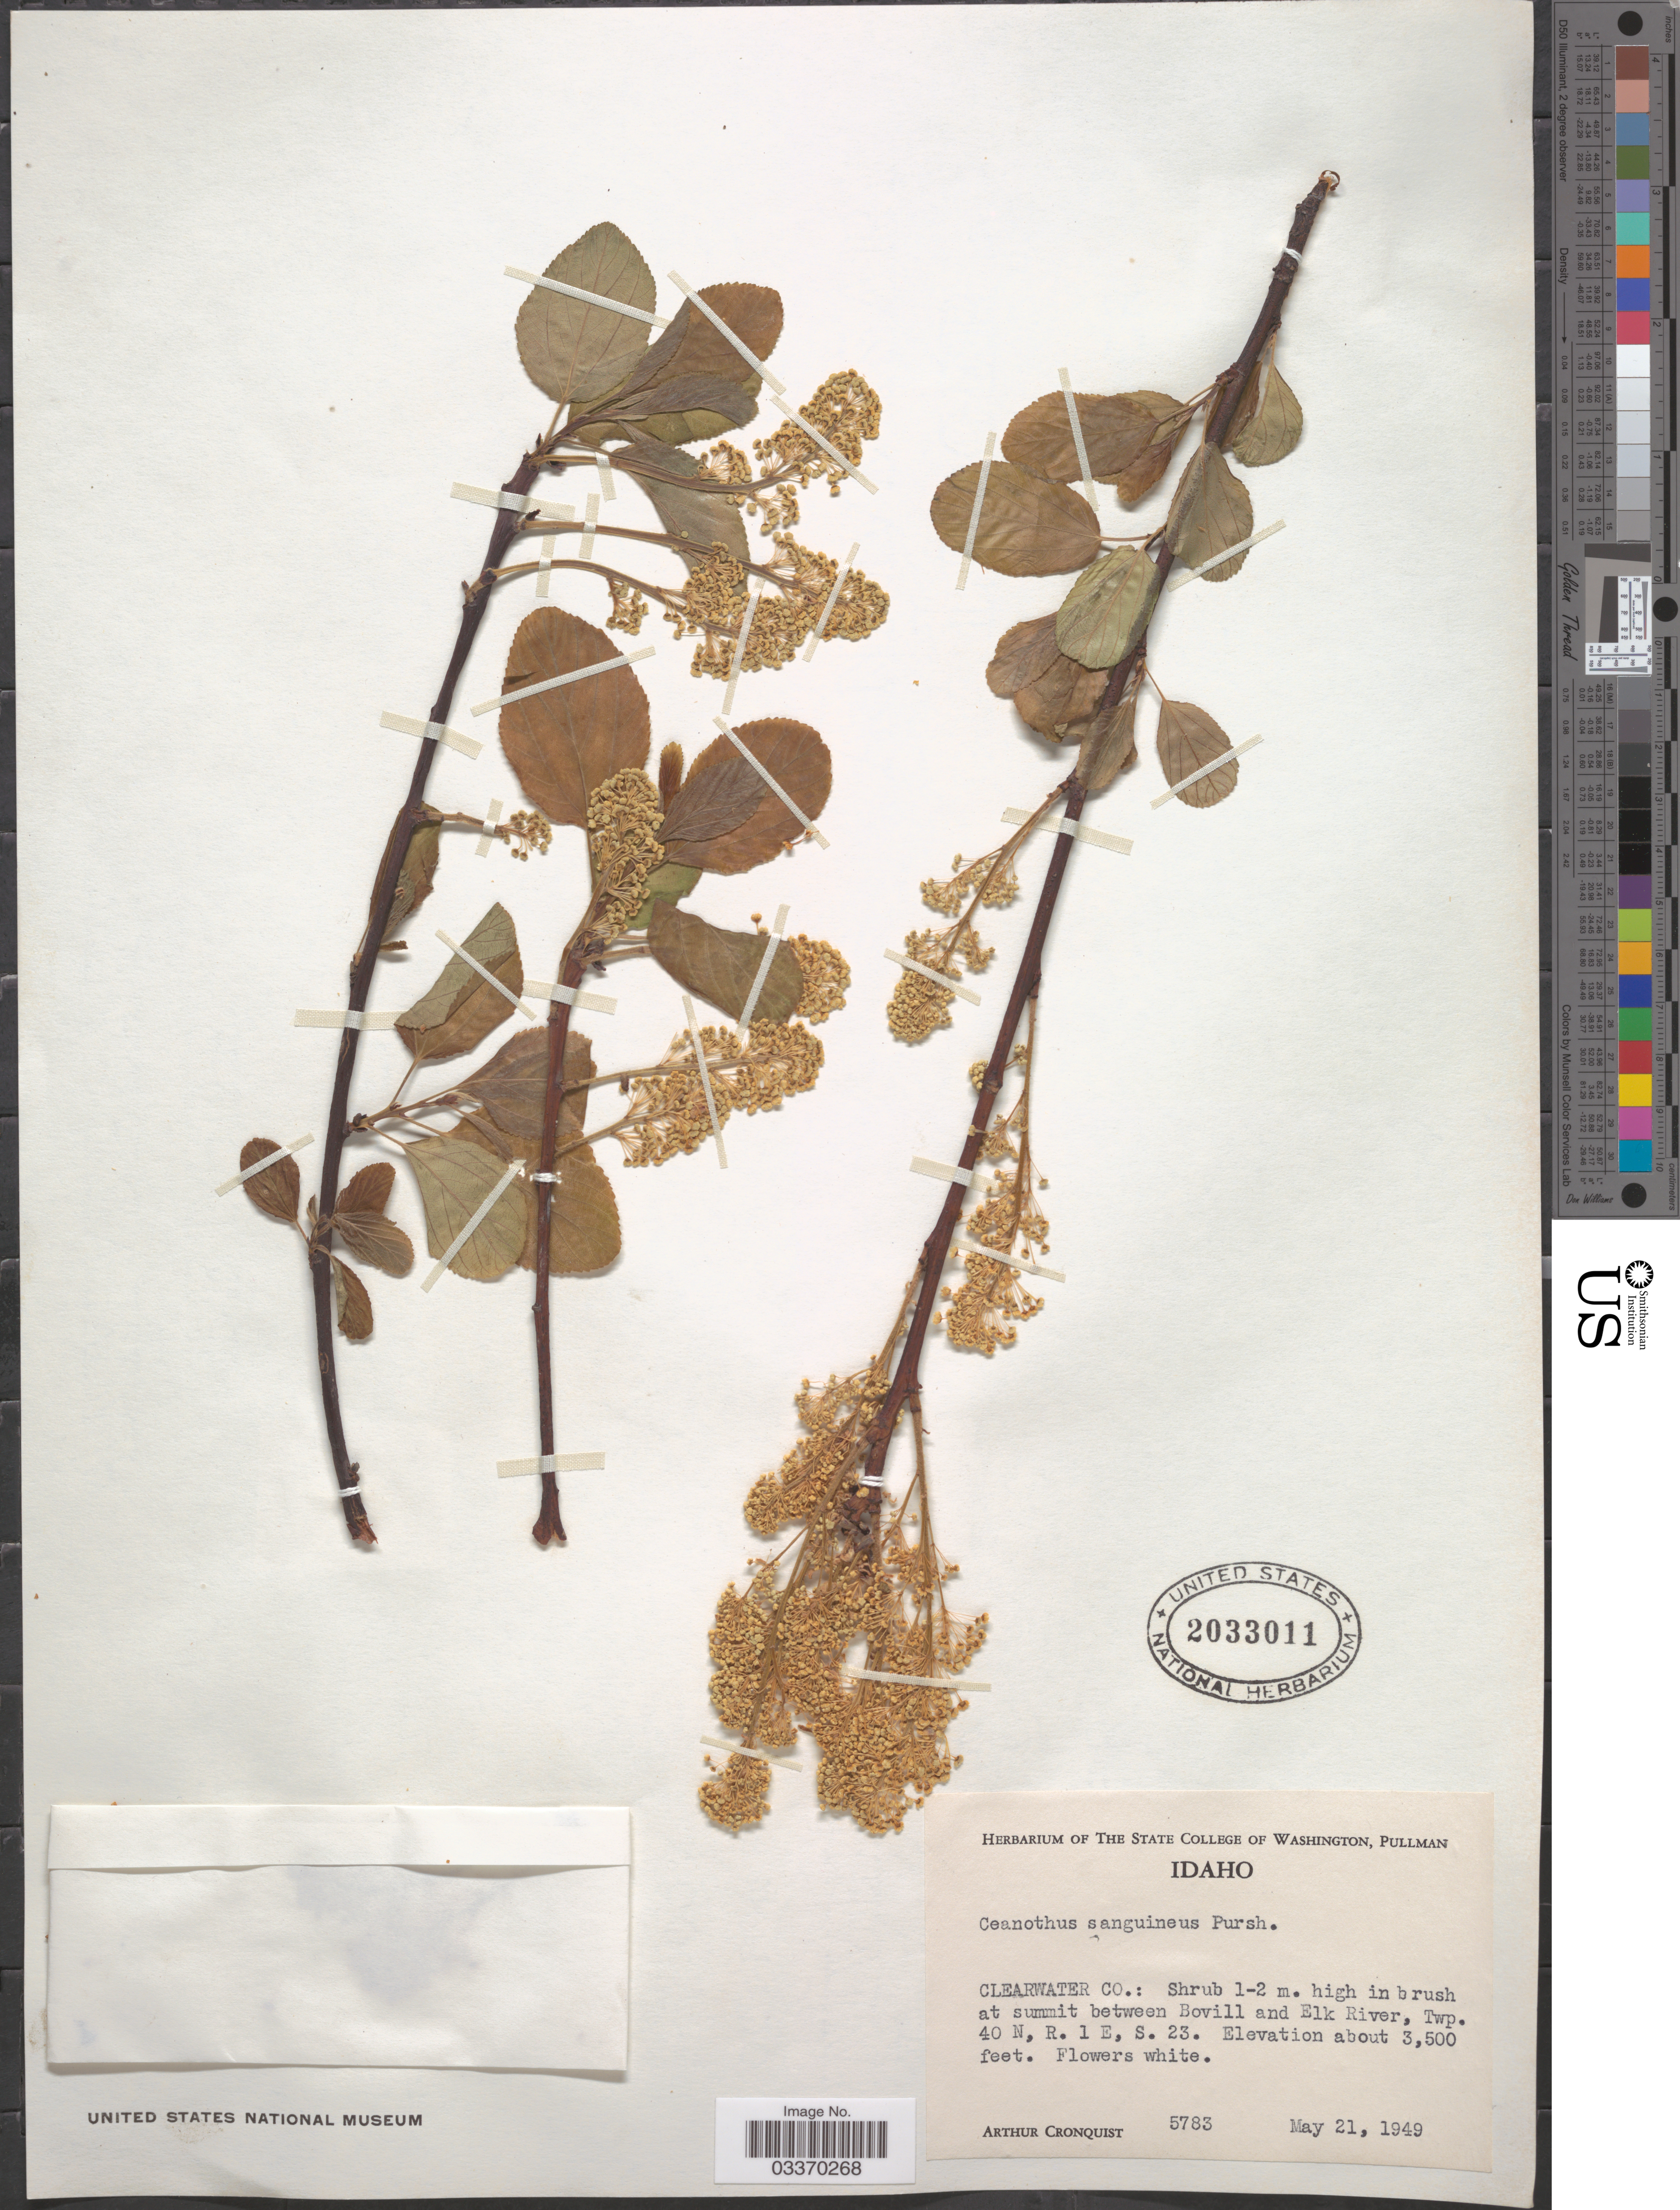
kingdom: Plantae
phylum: Tracheophyta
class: Magnoliopsida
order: Rosales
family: Rhamnaceae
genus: Ceanothus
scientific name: Ceanothus sanguineus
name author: Pursh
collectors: A. J. Cronquist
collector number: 5783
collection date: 1949-05-21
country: United States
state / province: Idaho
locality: Clearwater Co.: at summit between Bovill and Elk River, Twp. 40 N, R. 1 E, S. 23.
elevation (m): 1067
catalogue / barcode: US 2033011